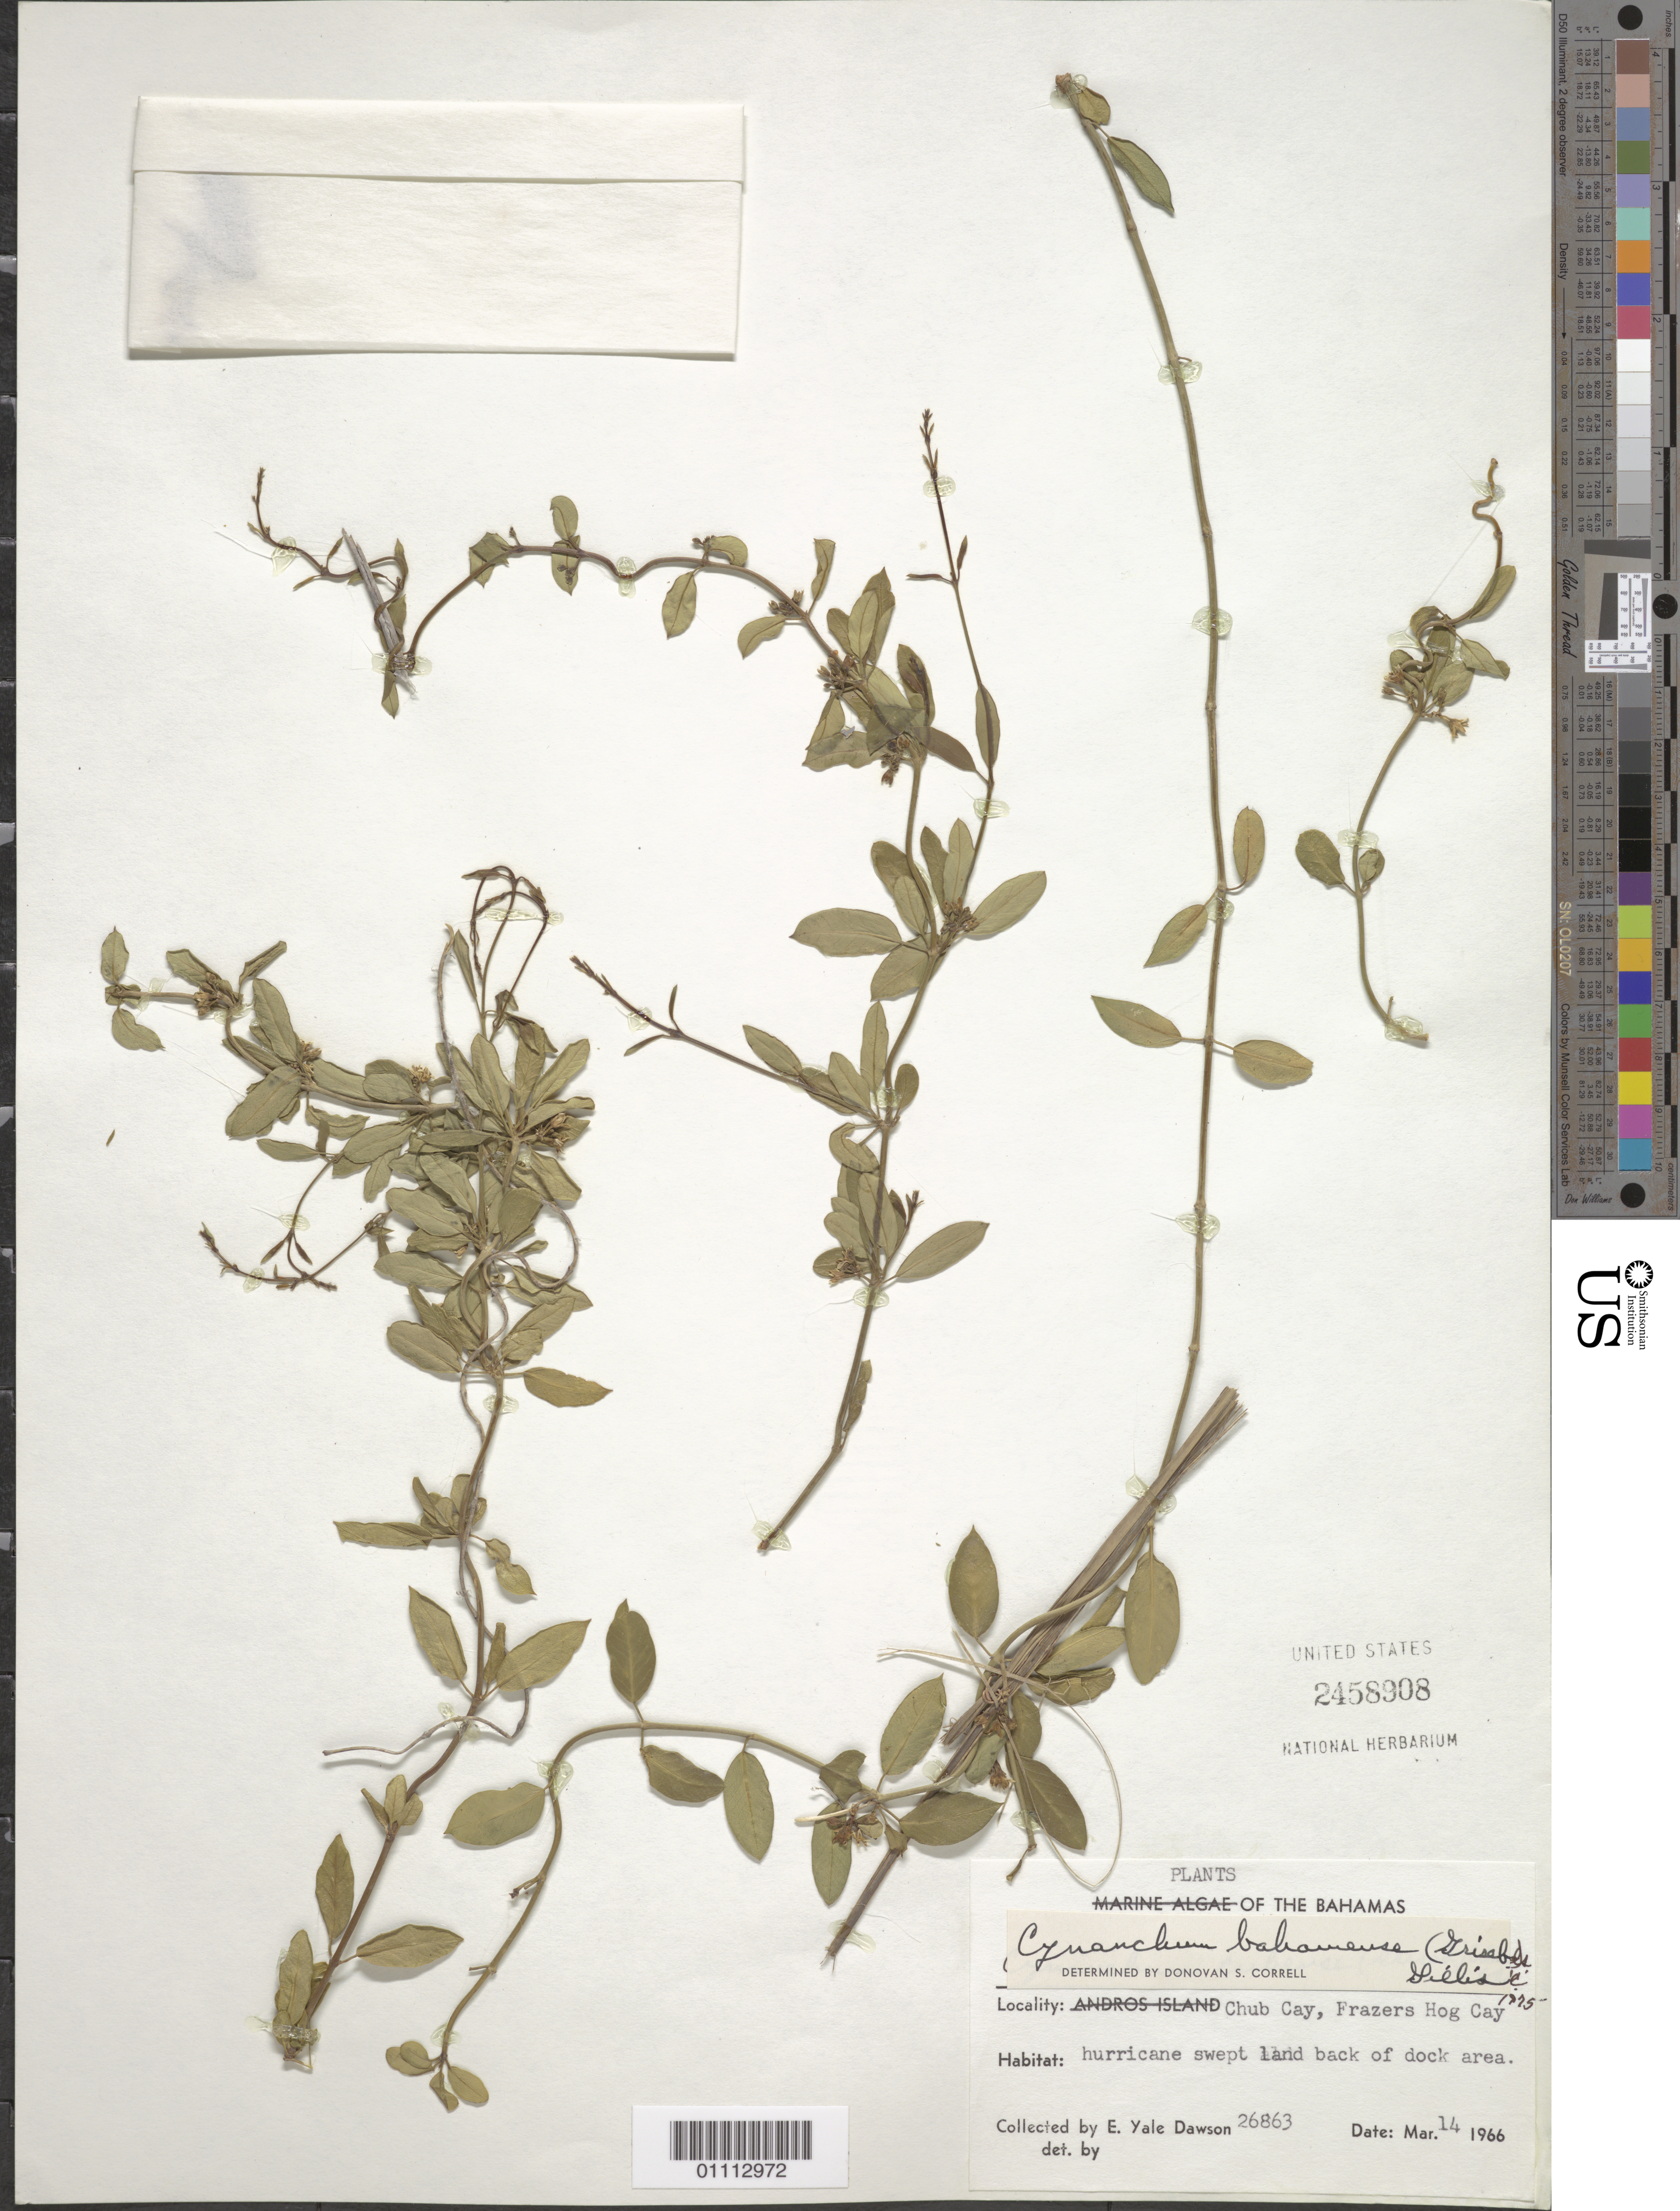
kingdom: Plantae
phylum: Tracheophyta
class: Magnoliopsida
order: Gentianales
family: Apocynaceae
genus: Cynanchum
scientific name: Cynanchum bahamense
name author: (Griseb.) Gillis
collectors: E. Y. Dawson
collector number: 26863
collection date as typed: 14 Mar 1966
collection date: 1966-03-14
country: Bahamas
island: Berry Is.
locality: Chub Cay, Frazers Hog Cay. Hurricane swept land back of dock area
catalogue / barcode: US 2458908